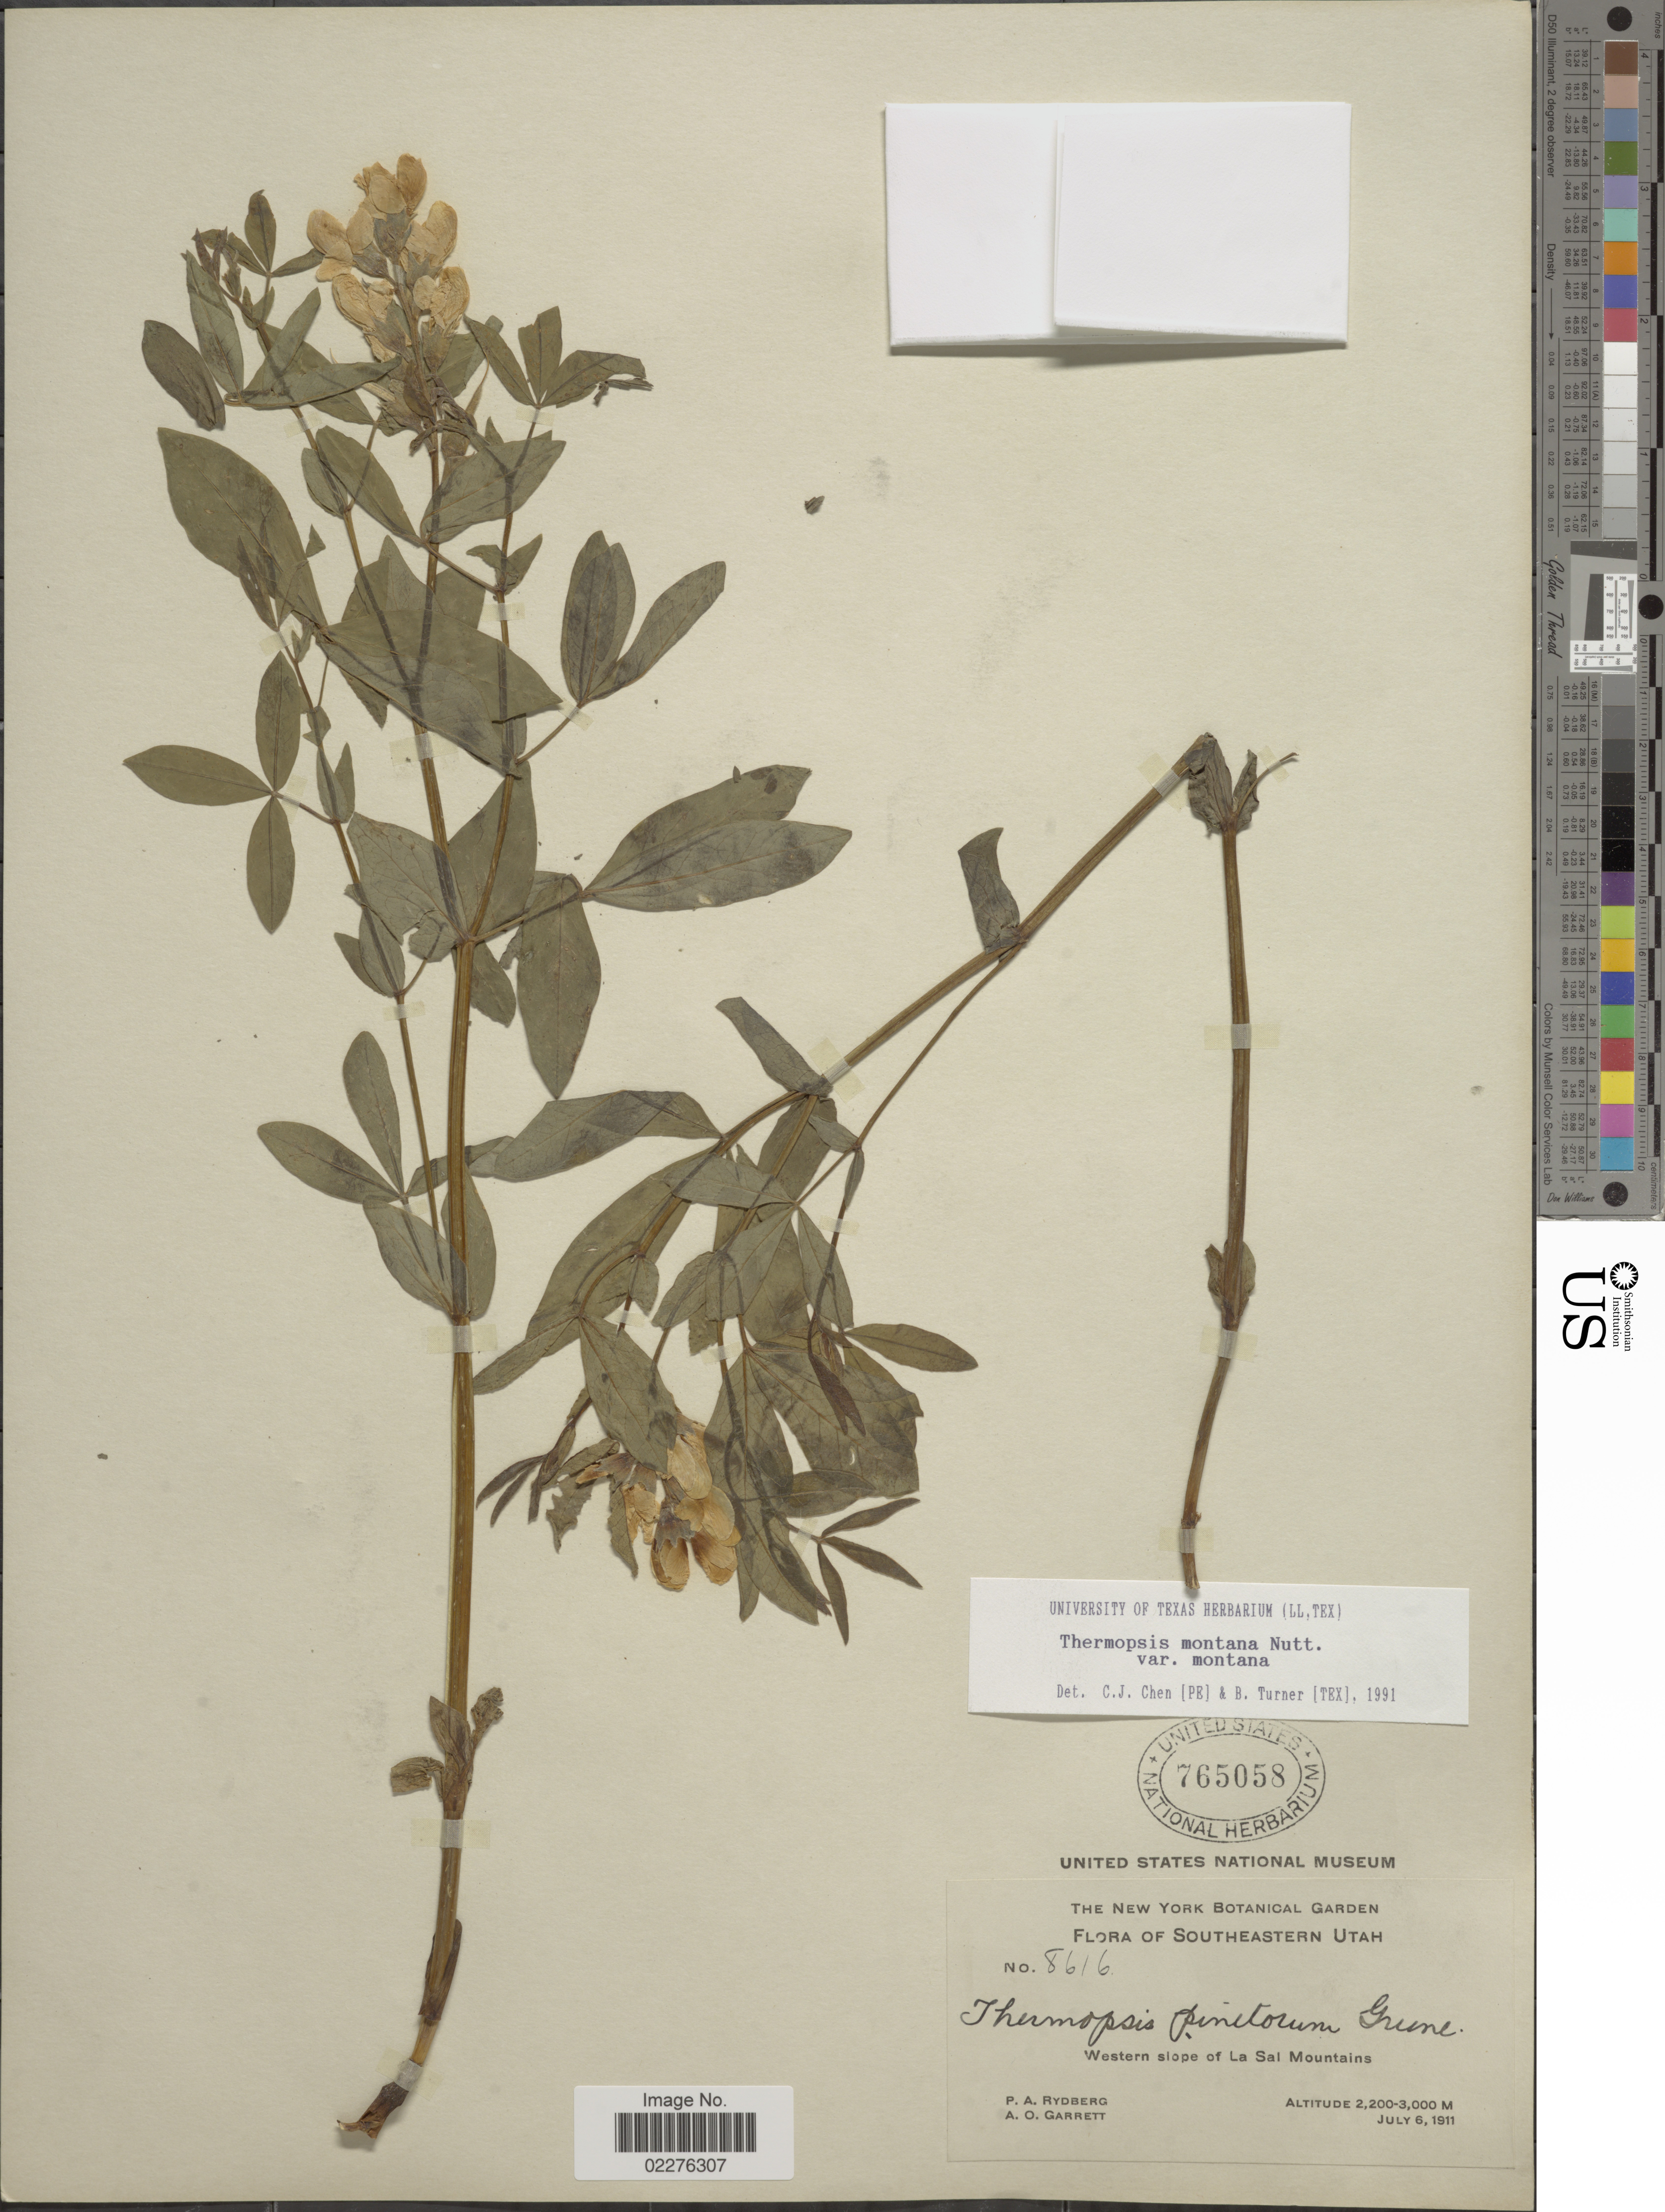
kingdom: Plantae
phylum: Tracheophyta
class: Magnoliopsida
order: Fabales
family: Fabaceae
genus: Thermopsis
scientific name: Thermopsis montana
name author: Nutt.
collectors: P. A. Rydberg & A. O. Garrett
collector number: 8616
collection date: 1911-07-06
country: United States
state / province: Utah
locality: Southeastern Utah, Western slope of La Sal Mountains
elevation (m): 2200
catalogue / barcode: US 765058